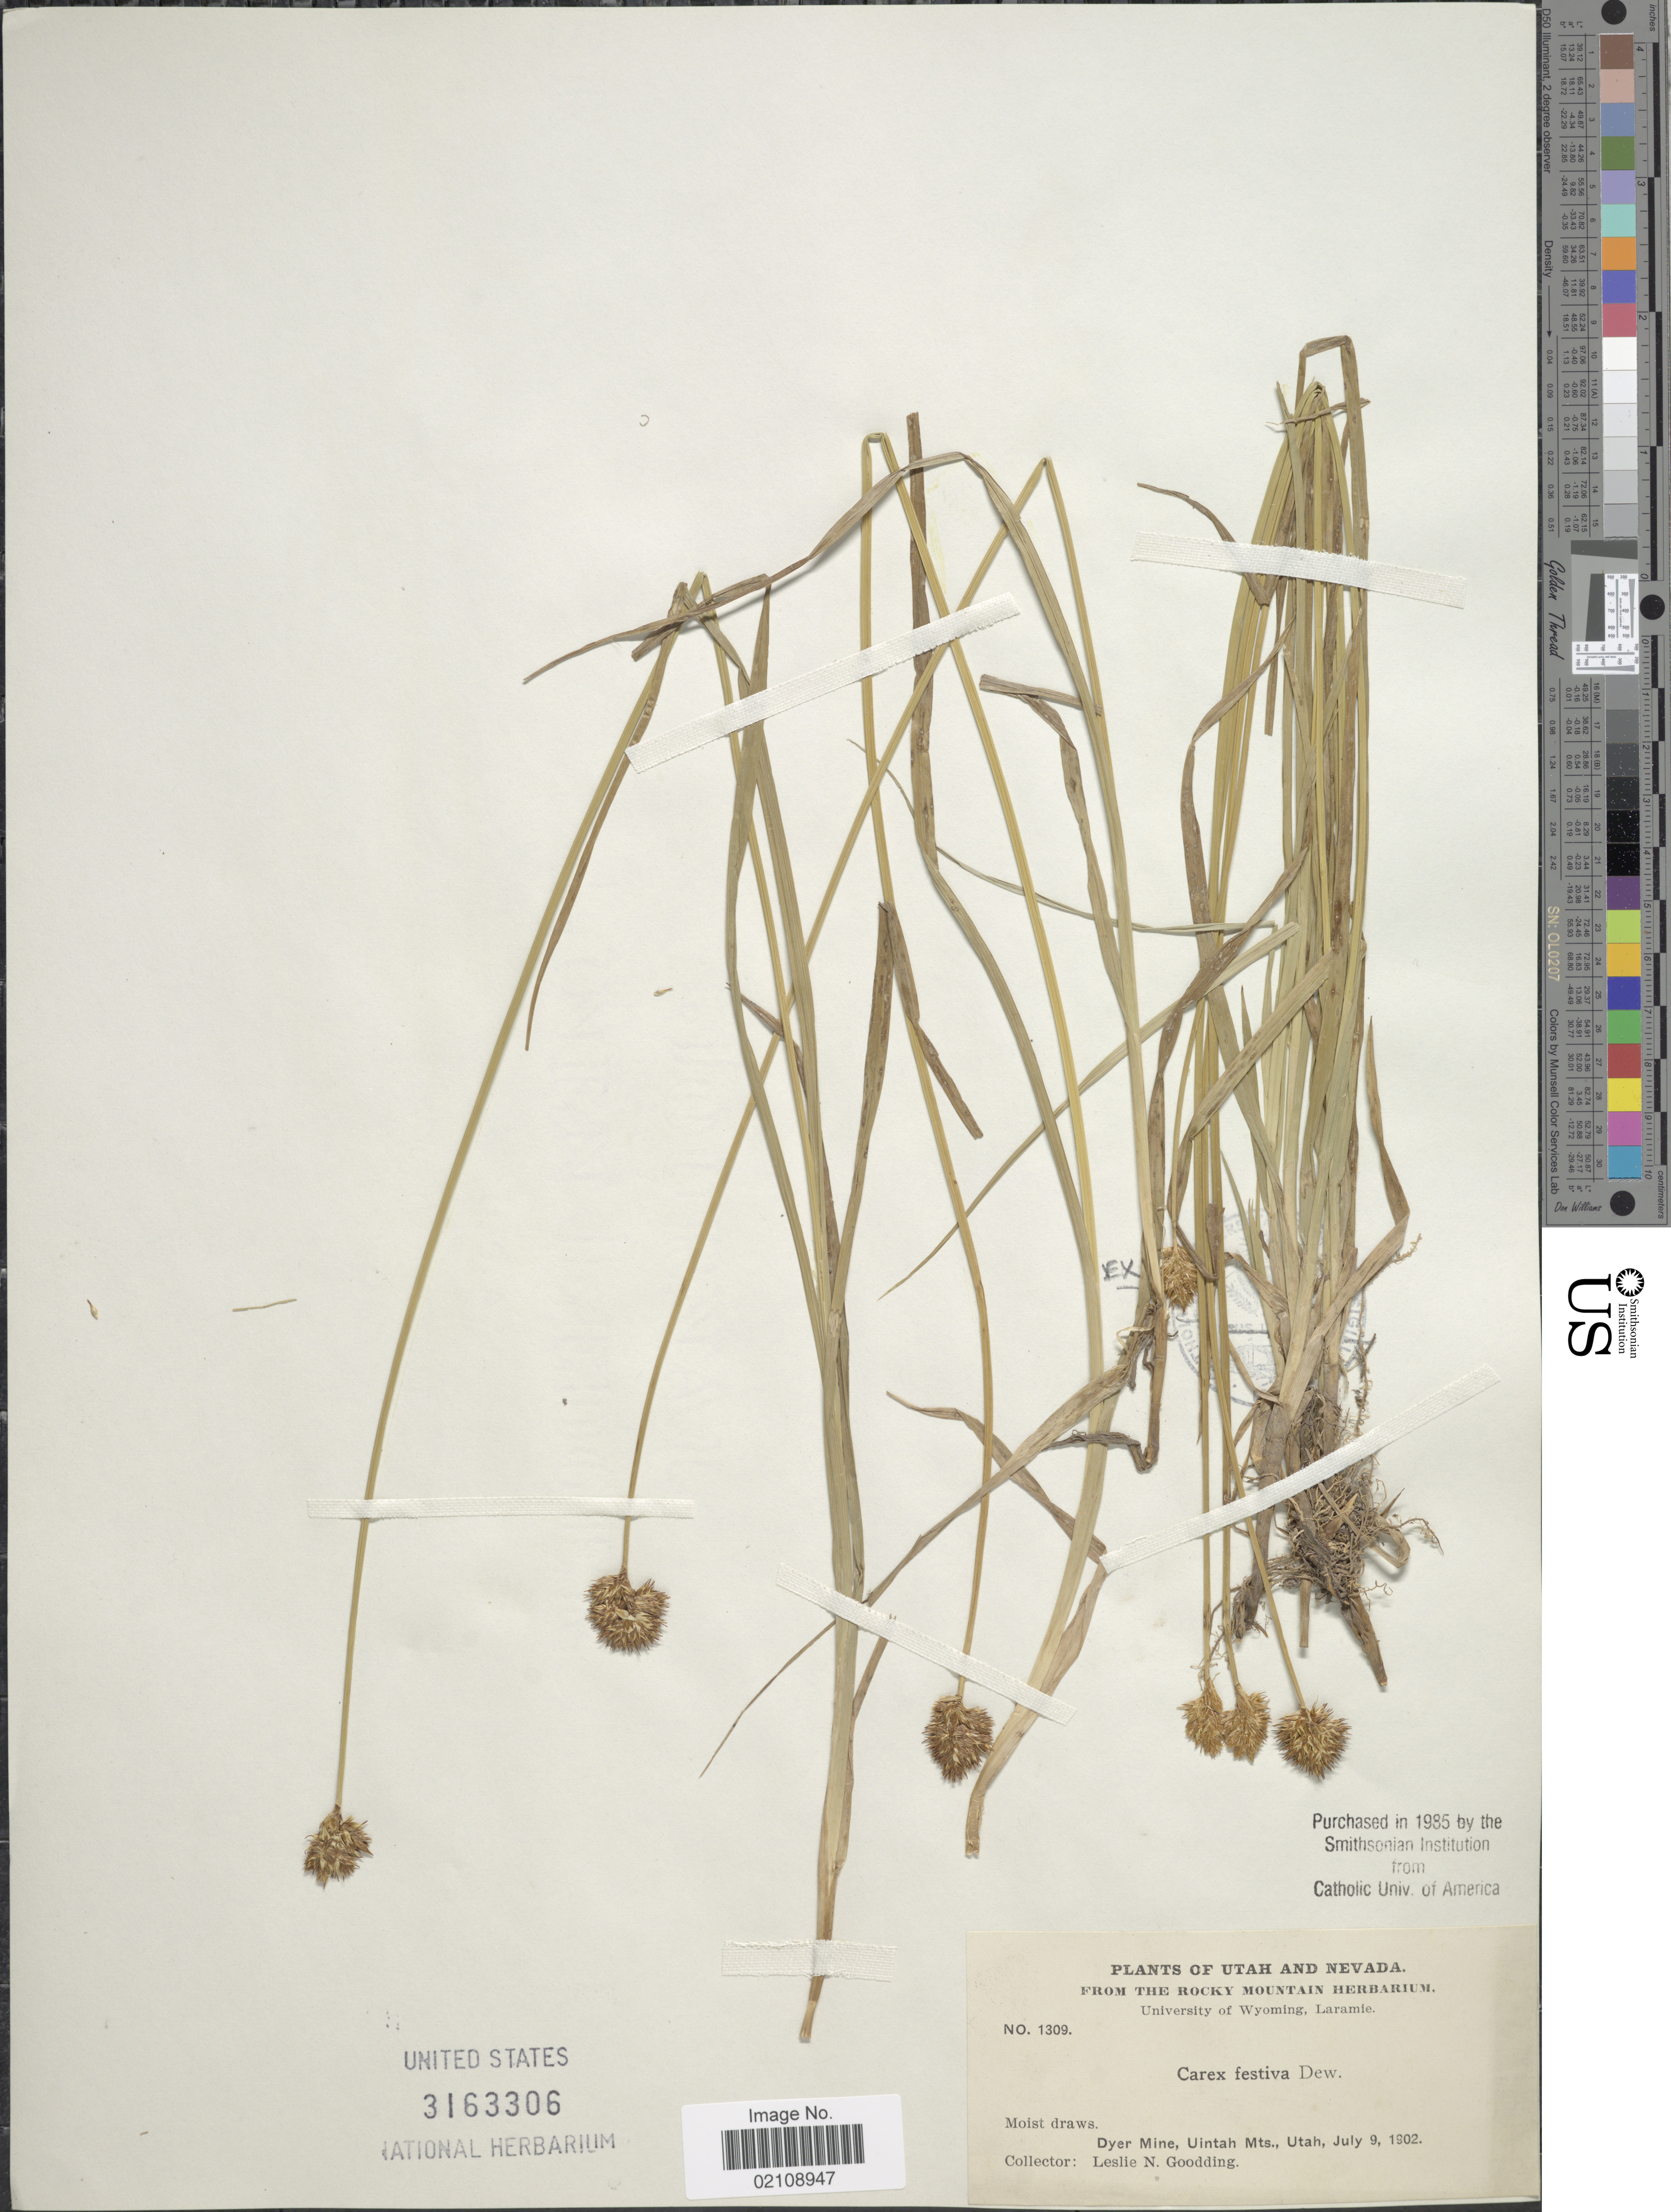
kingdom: Plantae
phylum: Tracheophyta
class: Liliopsida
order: Poales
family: Cyperaceae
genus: Carex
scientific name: Carex microptera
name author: Mack.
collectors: L. N. Goodding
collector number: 1309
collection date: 1902-07-09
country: United States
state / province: Utah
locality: Utah and Nevada, Dyer Mine, Uintah Mts.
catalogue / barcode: US 3163306